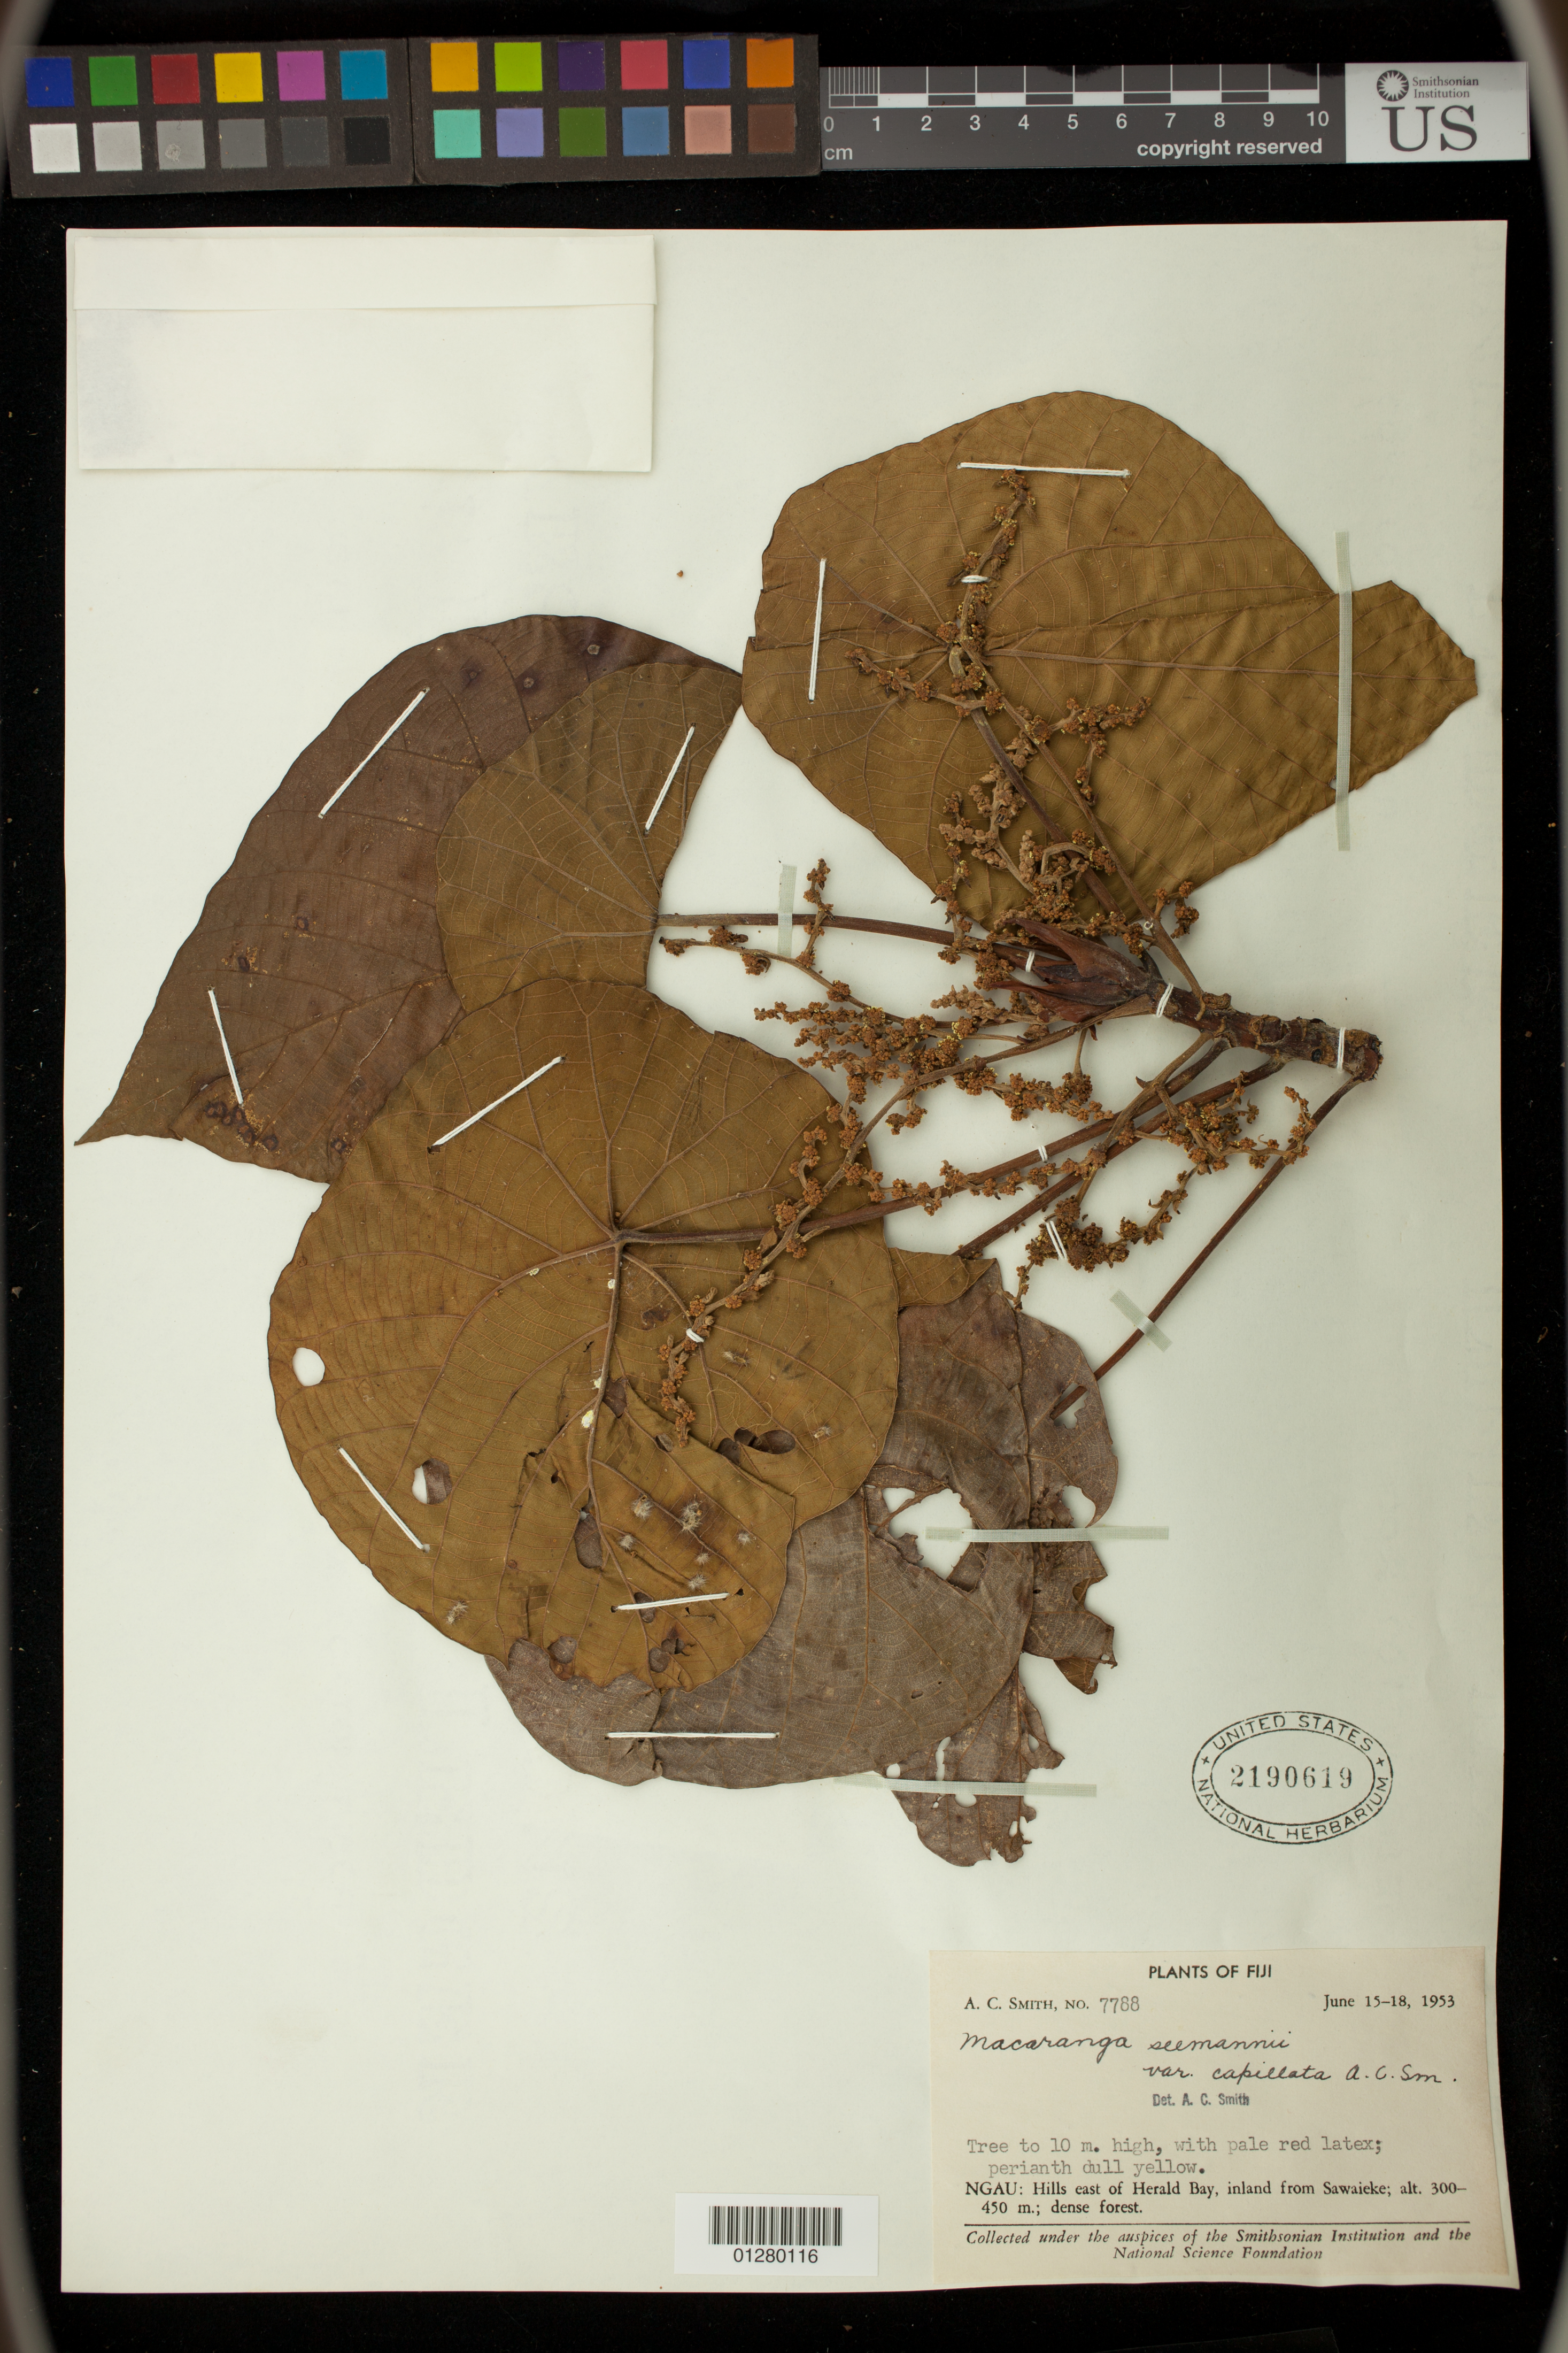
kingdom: Plantae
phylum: Tracheophyta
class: Magnoliopsida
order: Malpighiales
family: Euphorbiaceae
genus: Macaranga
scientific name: Macaranga seemannii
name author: (Müll. Arg.) Müll. Arg.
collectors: A. C. Smith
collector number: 7788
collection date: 1953-06-15/1953-06-18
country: Fiji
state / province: Eastern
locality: Ngau: Hills east of Herald Bay, inland from Sawaieke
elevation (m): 300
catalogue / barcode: US 2190619